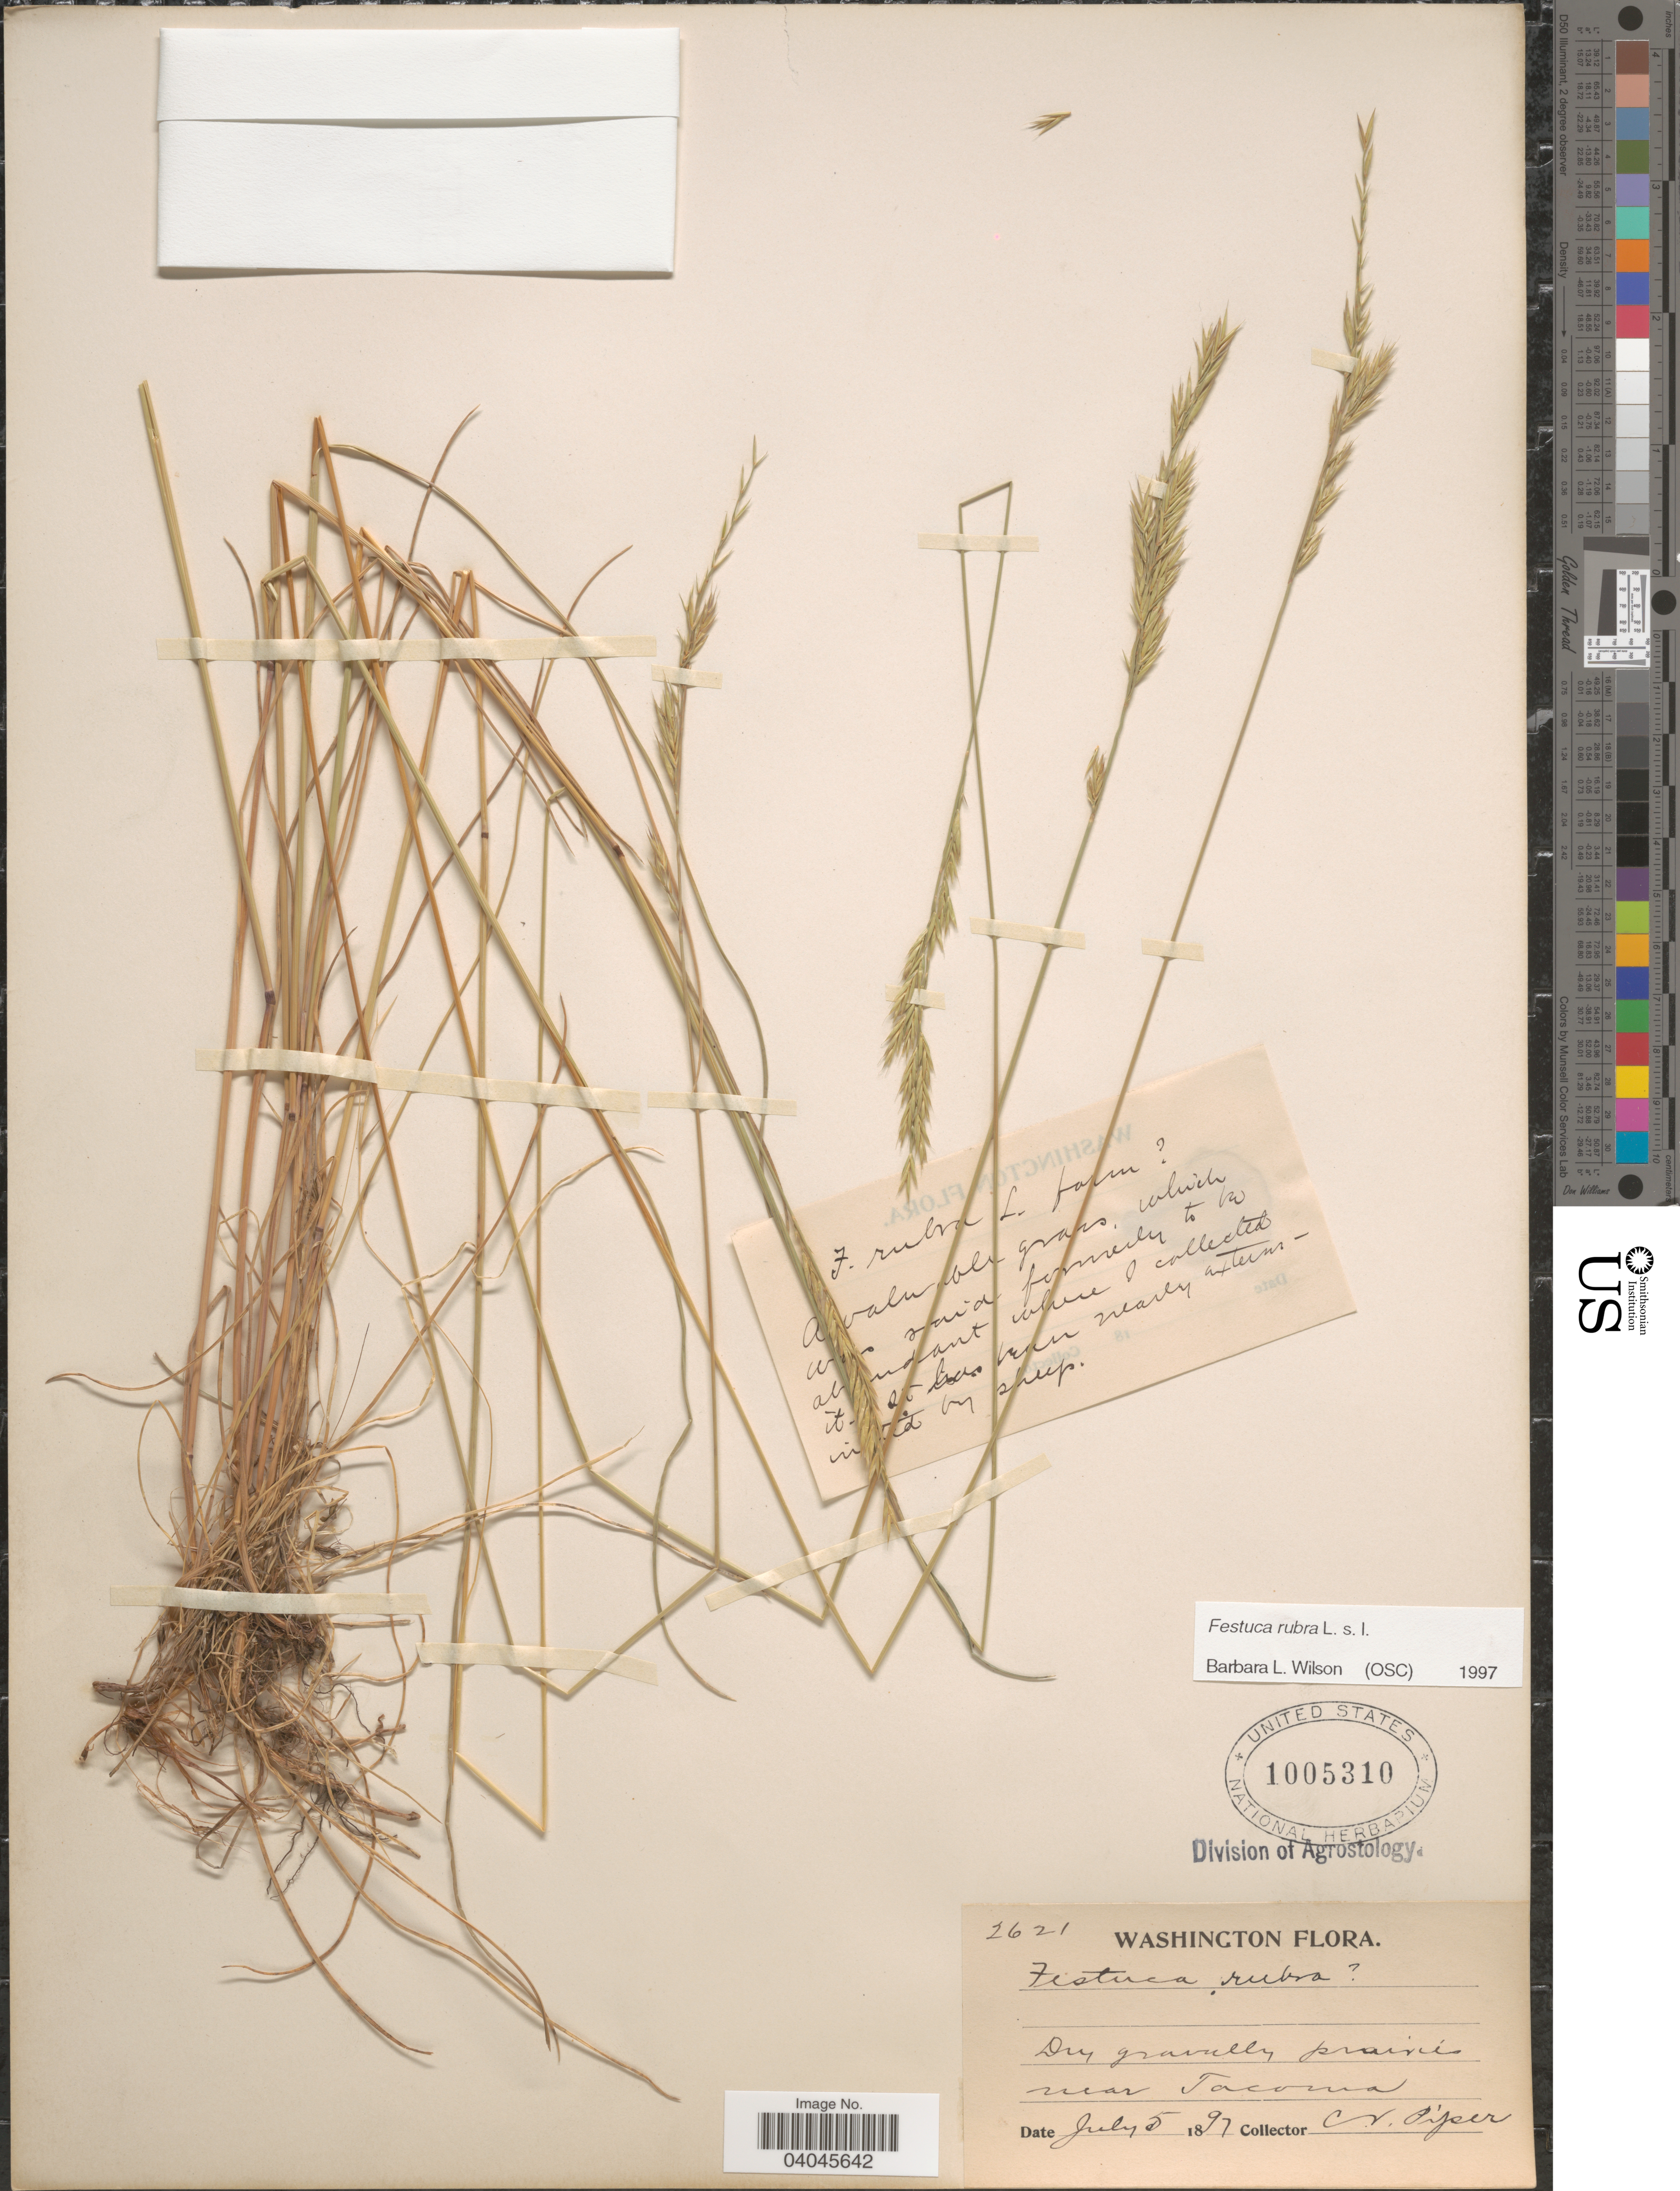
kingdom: Plantae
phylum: Tracheophyta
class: Liliopsida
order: Poales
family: Poaceae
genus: Festuca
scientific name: Festuca rubra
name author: L.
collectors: C. V. Piper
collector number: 2621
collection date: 1897-07-05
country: United States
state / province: Washington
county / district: Pierce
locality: Dry gravelly prairie near Tacoma.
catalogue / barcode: US 1005310